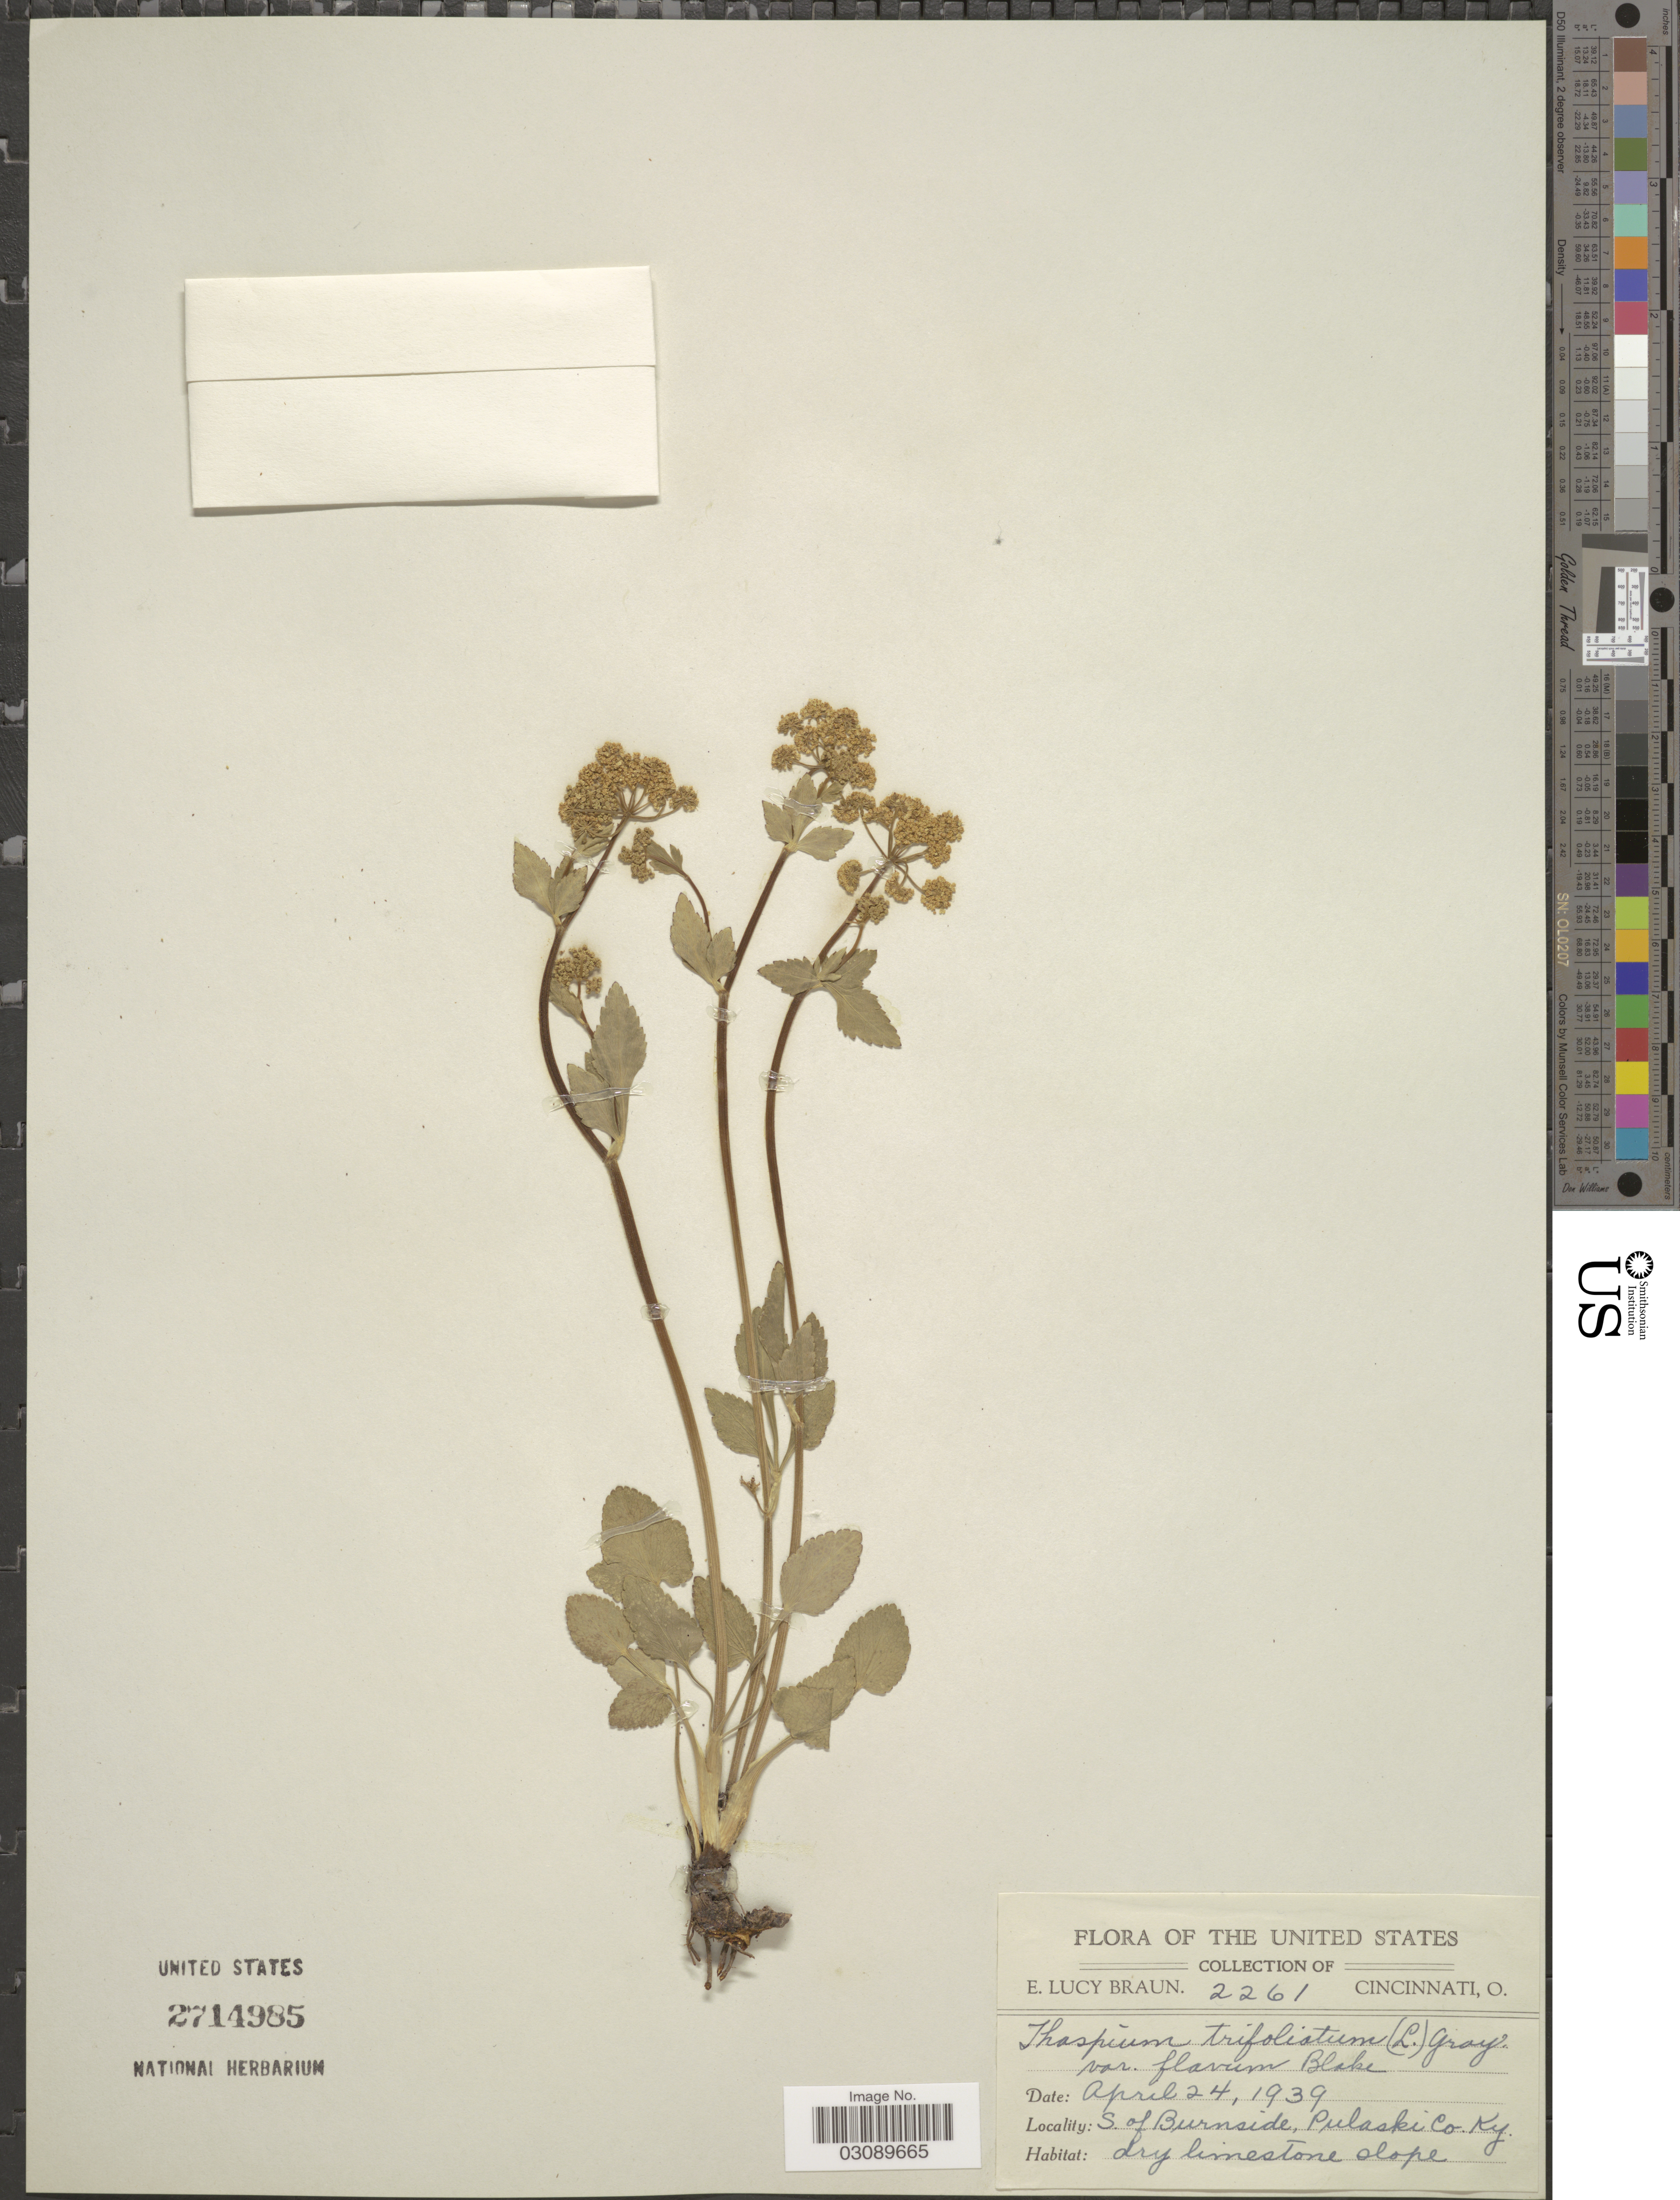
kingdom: Plantae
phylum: Tracheophyta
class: Magnoliopsida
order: Apiales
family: Apiaceae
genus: Thaspium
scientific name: Thaspium trifoliatum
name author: (L.) A. Gray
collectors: E. L. Braun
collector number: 2261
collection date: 1939-04-24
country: United States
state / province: Kentucky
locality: S. of Burnside, Pulaski Co.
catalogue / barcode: US 2714985